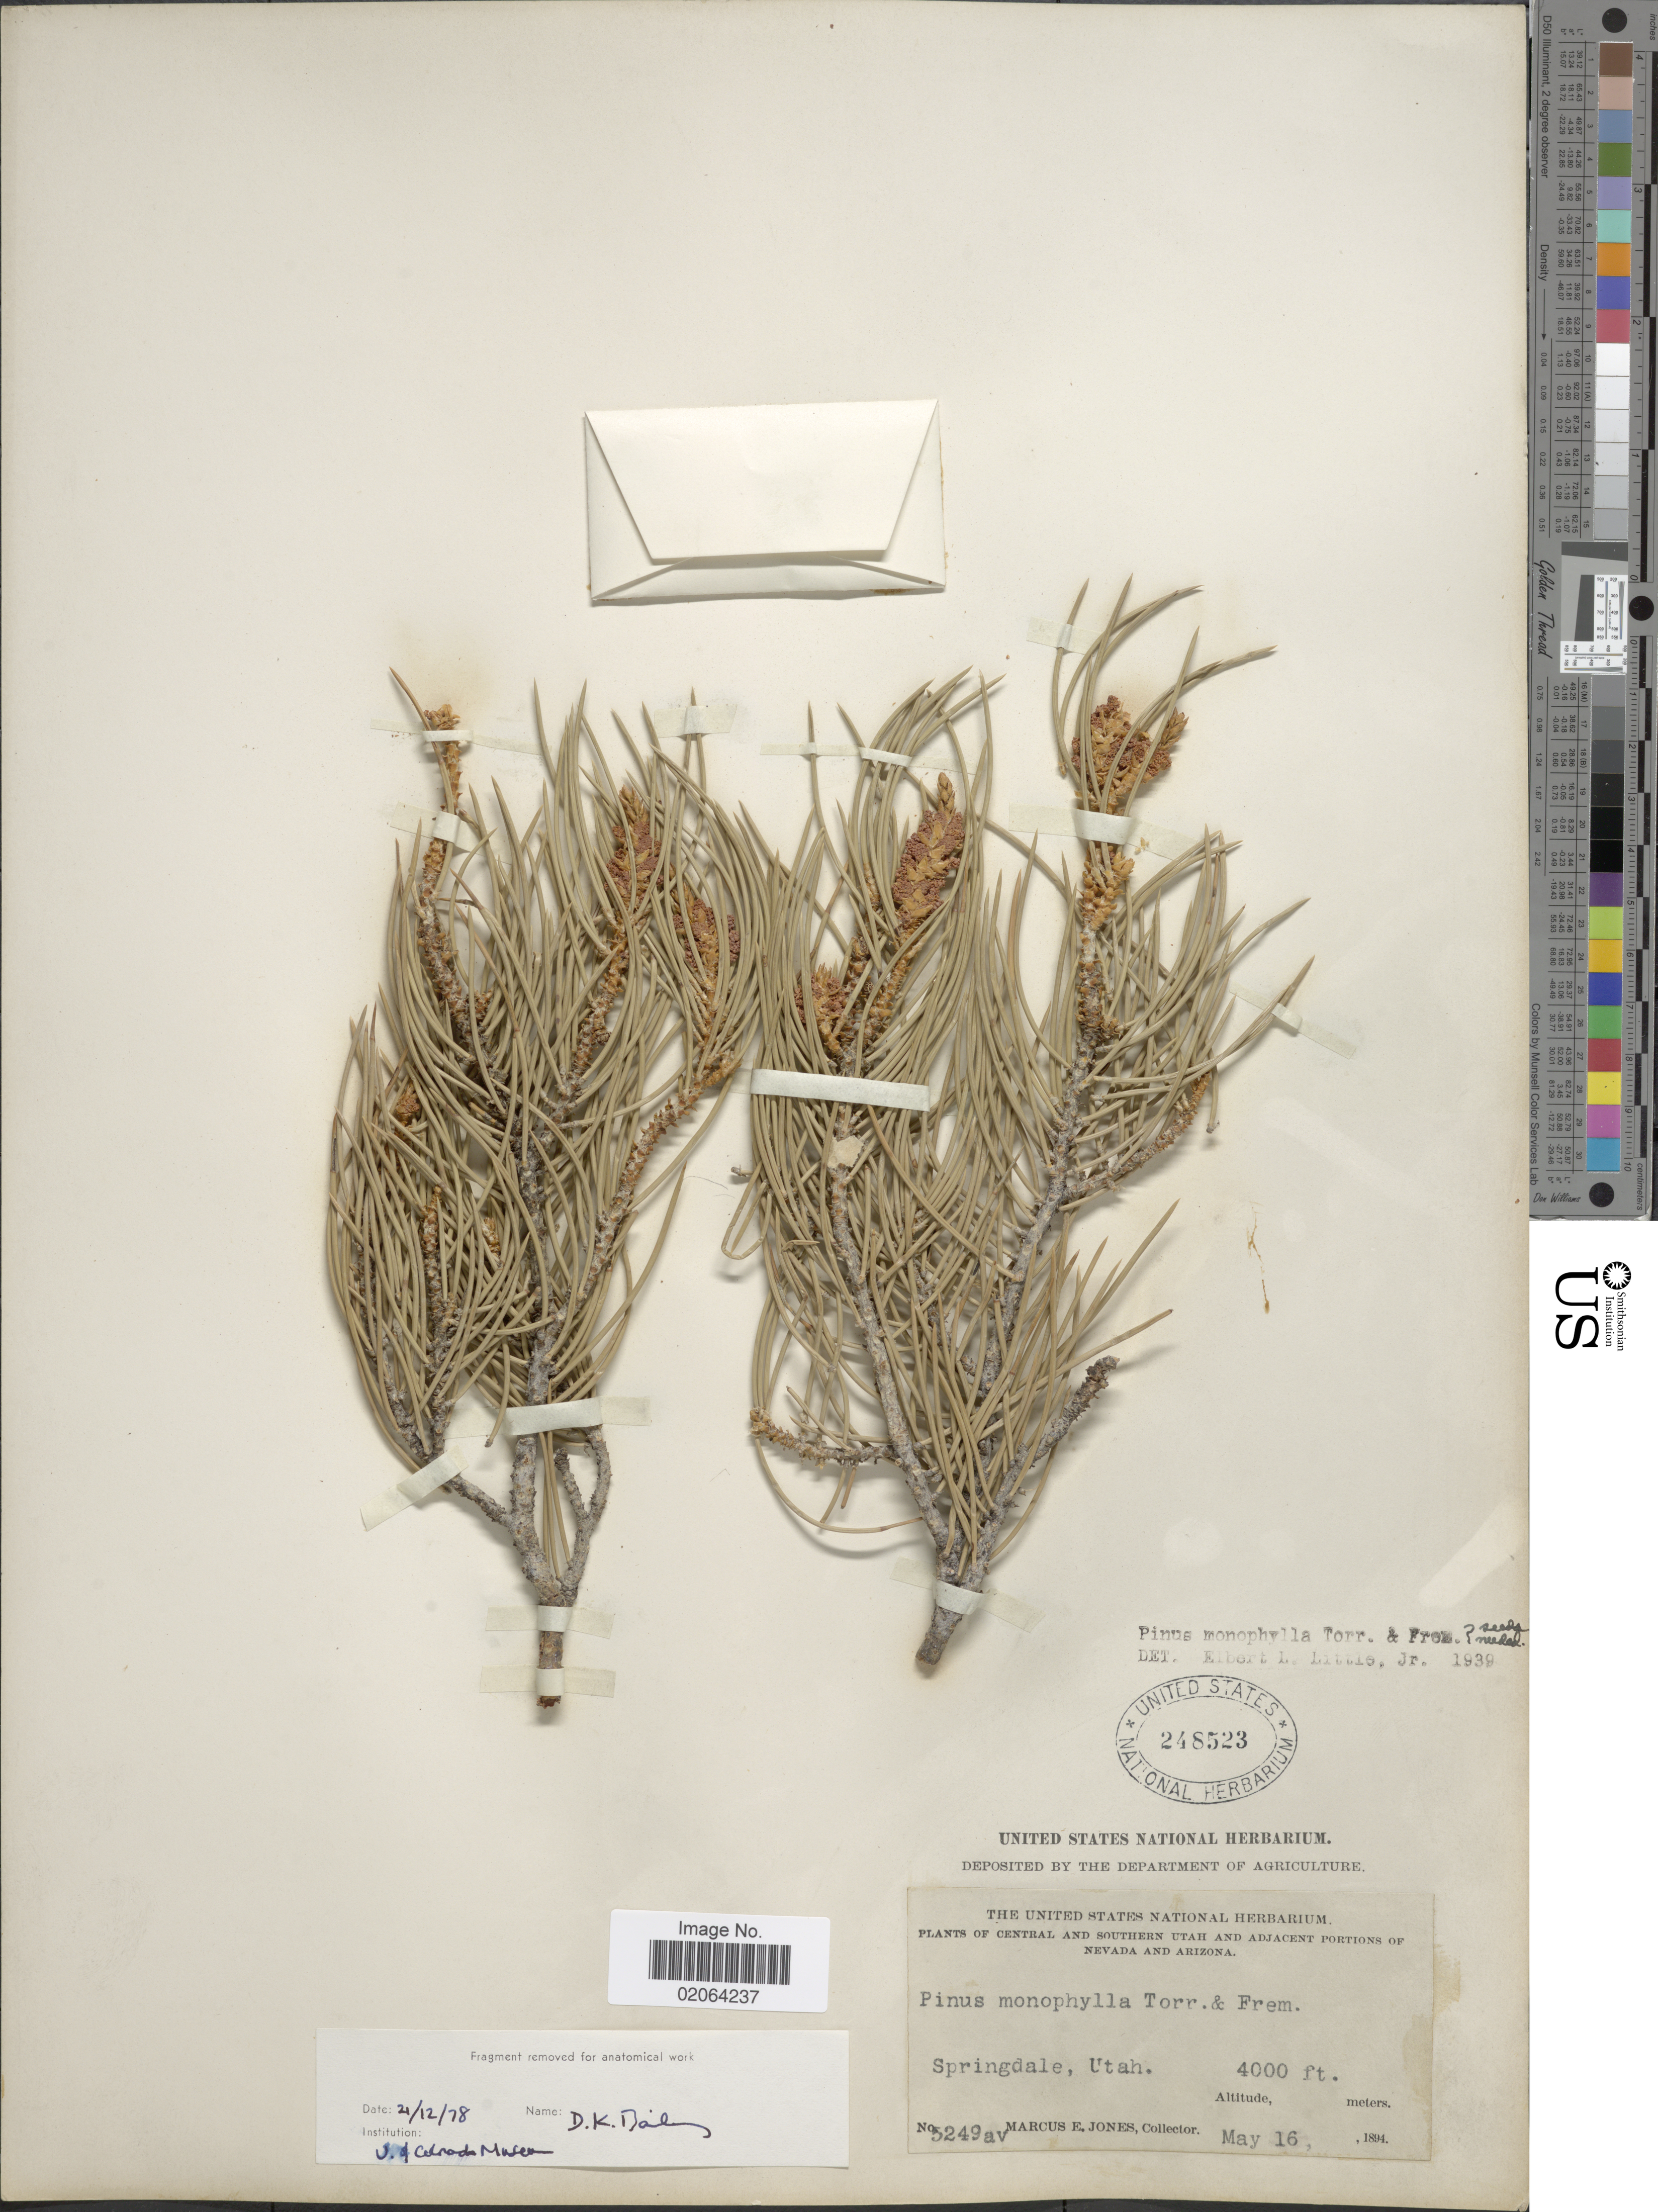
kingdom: Plantae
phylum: Tracheophyta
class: Pinopsida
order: Pinales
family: Pinaceae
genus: Pinus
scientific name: Pinus monophylla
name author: Torr. & Frém.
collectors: M. E. Jones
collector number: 5249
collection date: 1894-05-16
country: United States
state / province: Utah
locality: Springdale, Utah.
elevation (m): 1219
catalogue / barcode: US 248523